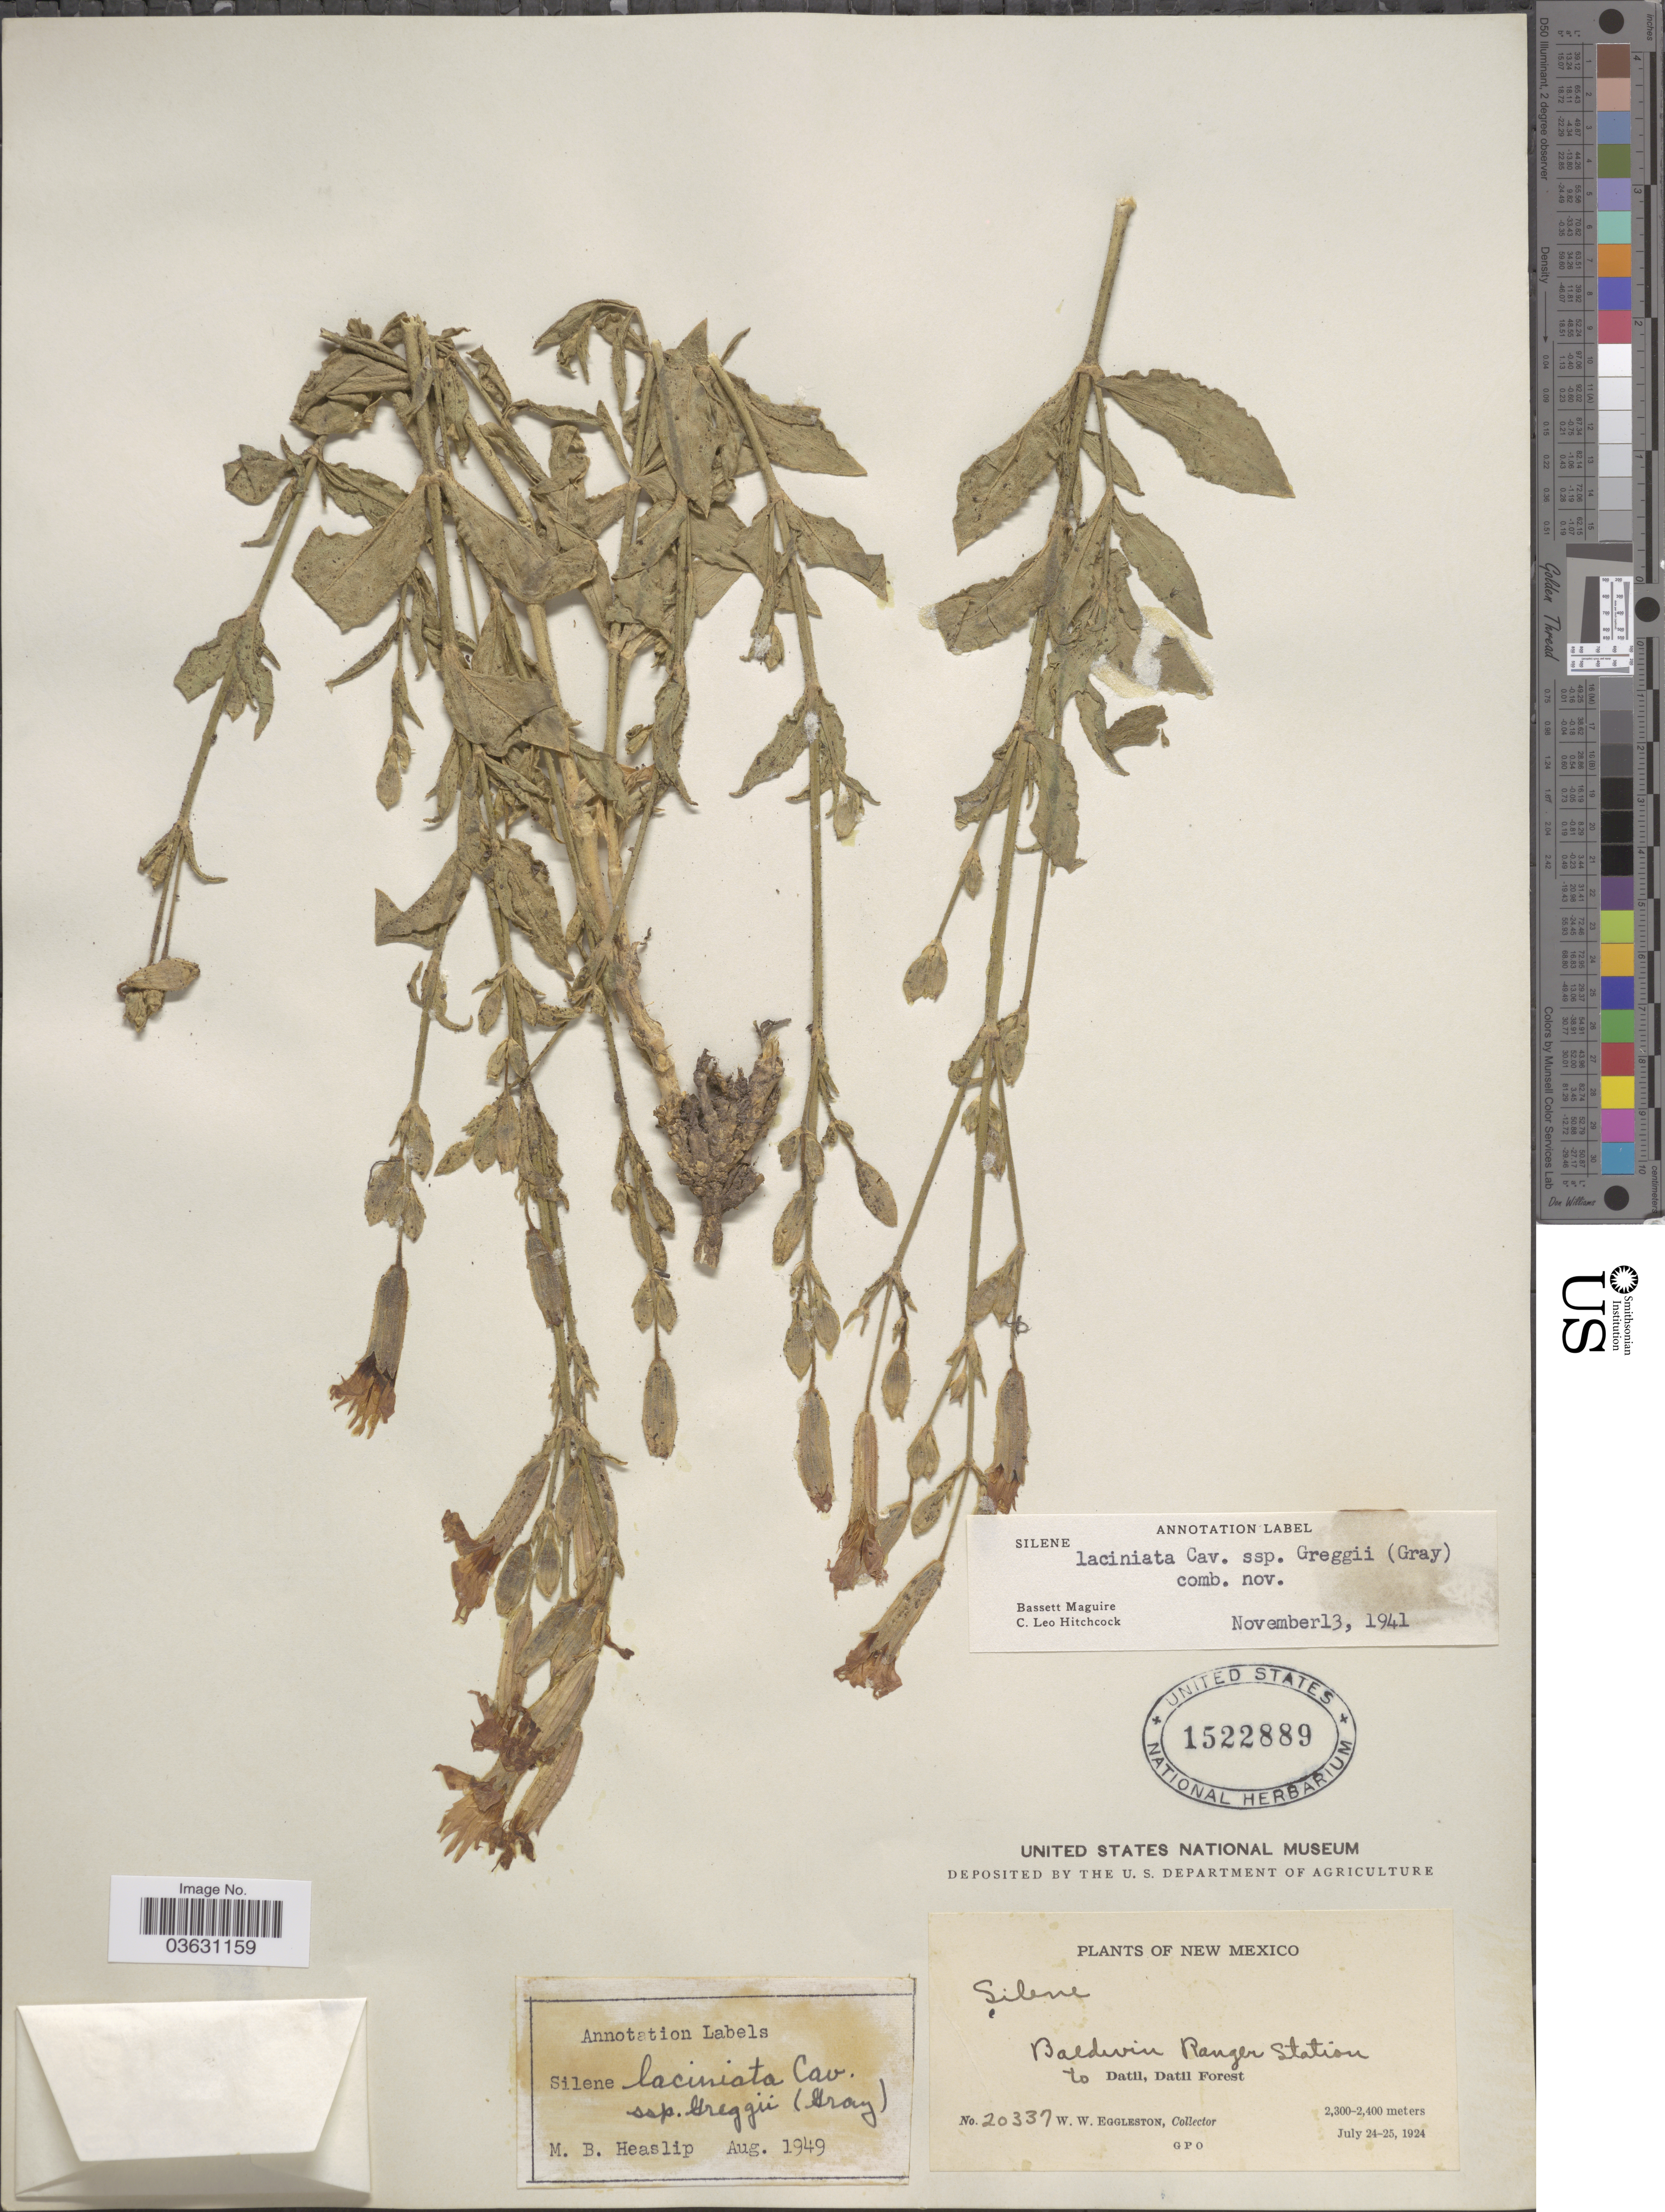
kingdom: Plantae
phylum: Tracheophyta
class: Magnoliopsida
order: Caryophyllales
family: Caryophyllaceae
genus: Silene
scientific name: Silene laciniata subsp. greggii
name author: (A. Gray) C.L. Hitchc. & Maguire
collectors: W. W. Eggleston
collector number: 20337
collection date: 1924-07-24/1924-07-25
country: United States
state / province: New Mexico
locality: Baldwin Ranger Station to Datil, Datil Forest.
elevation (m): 2300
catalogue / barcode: US 1522889